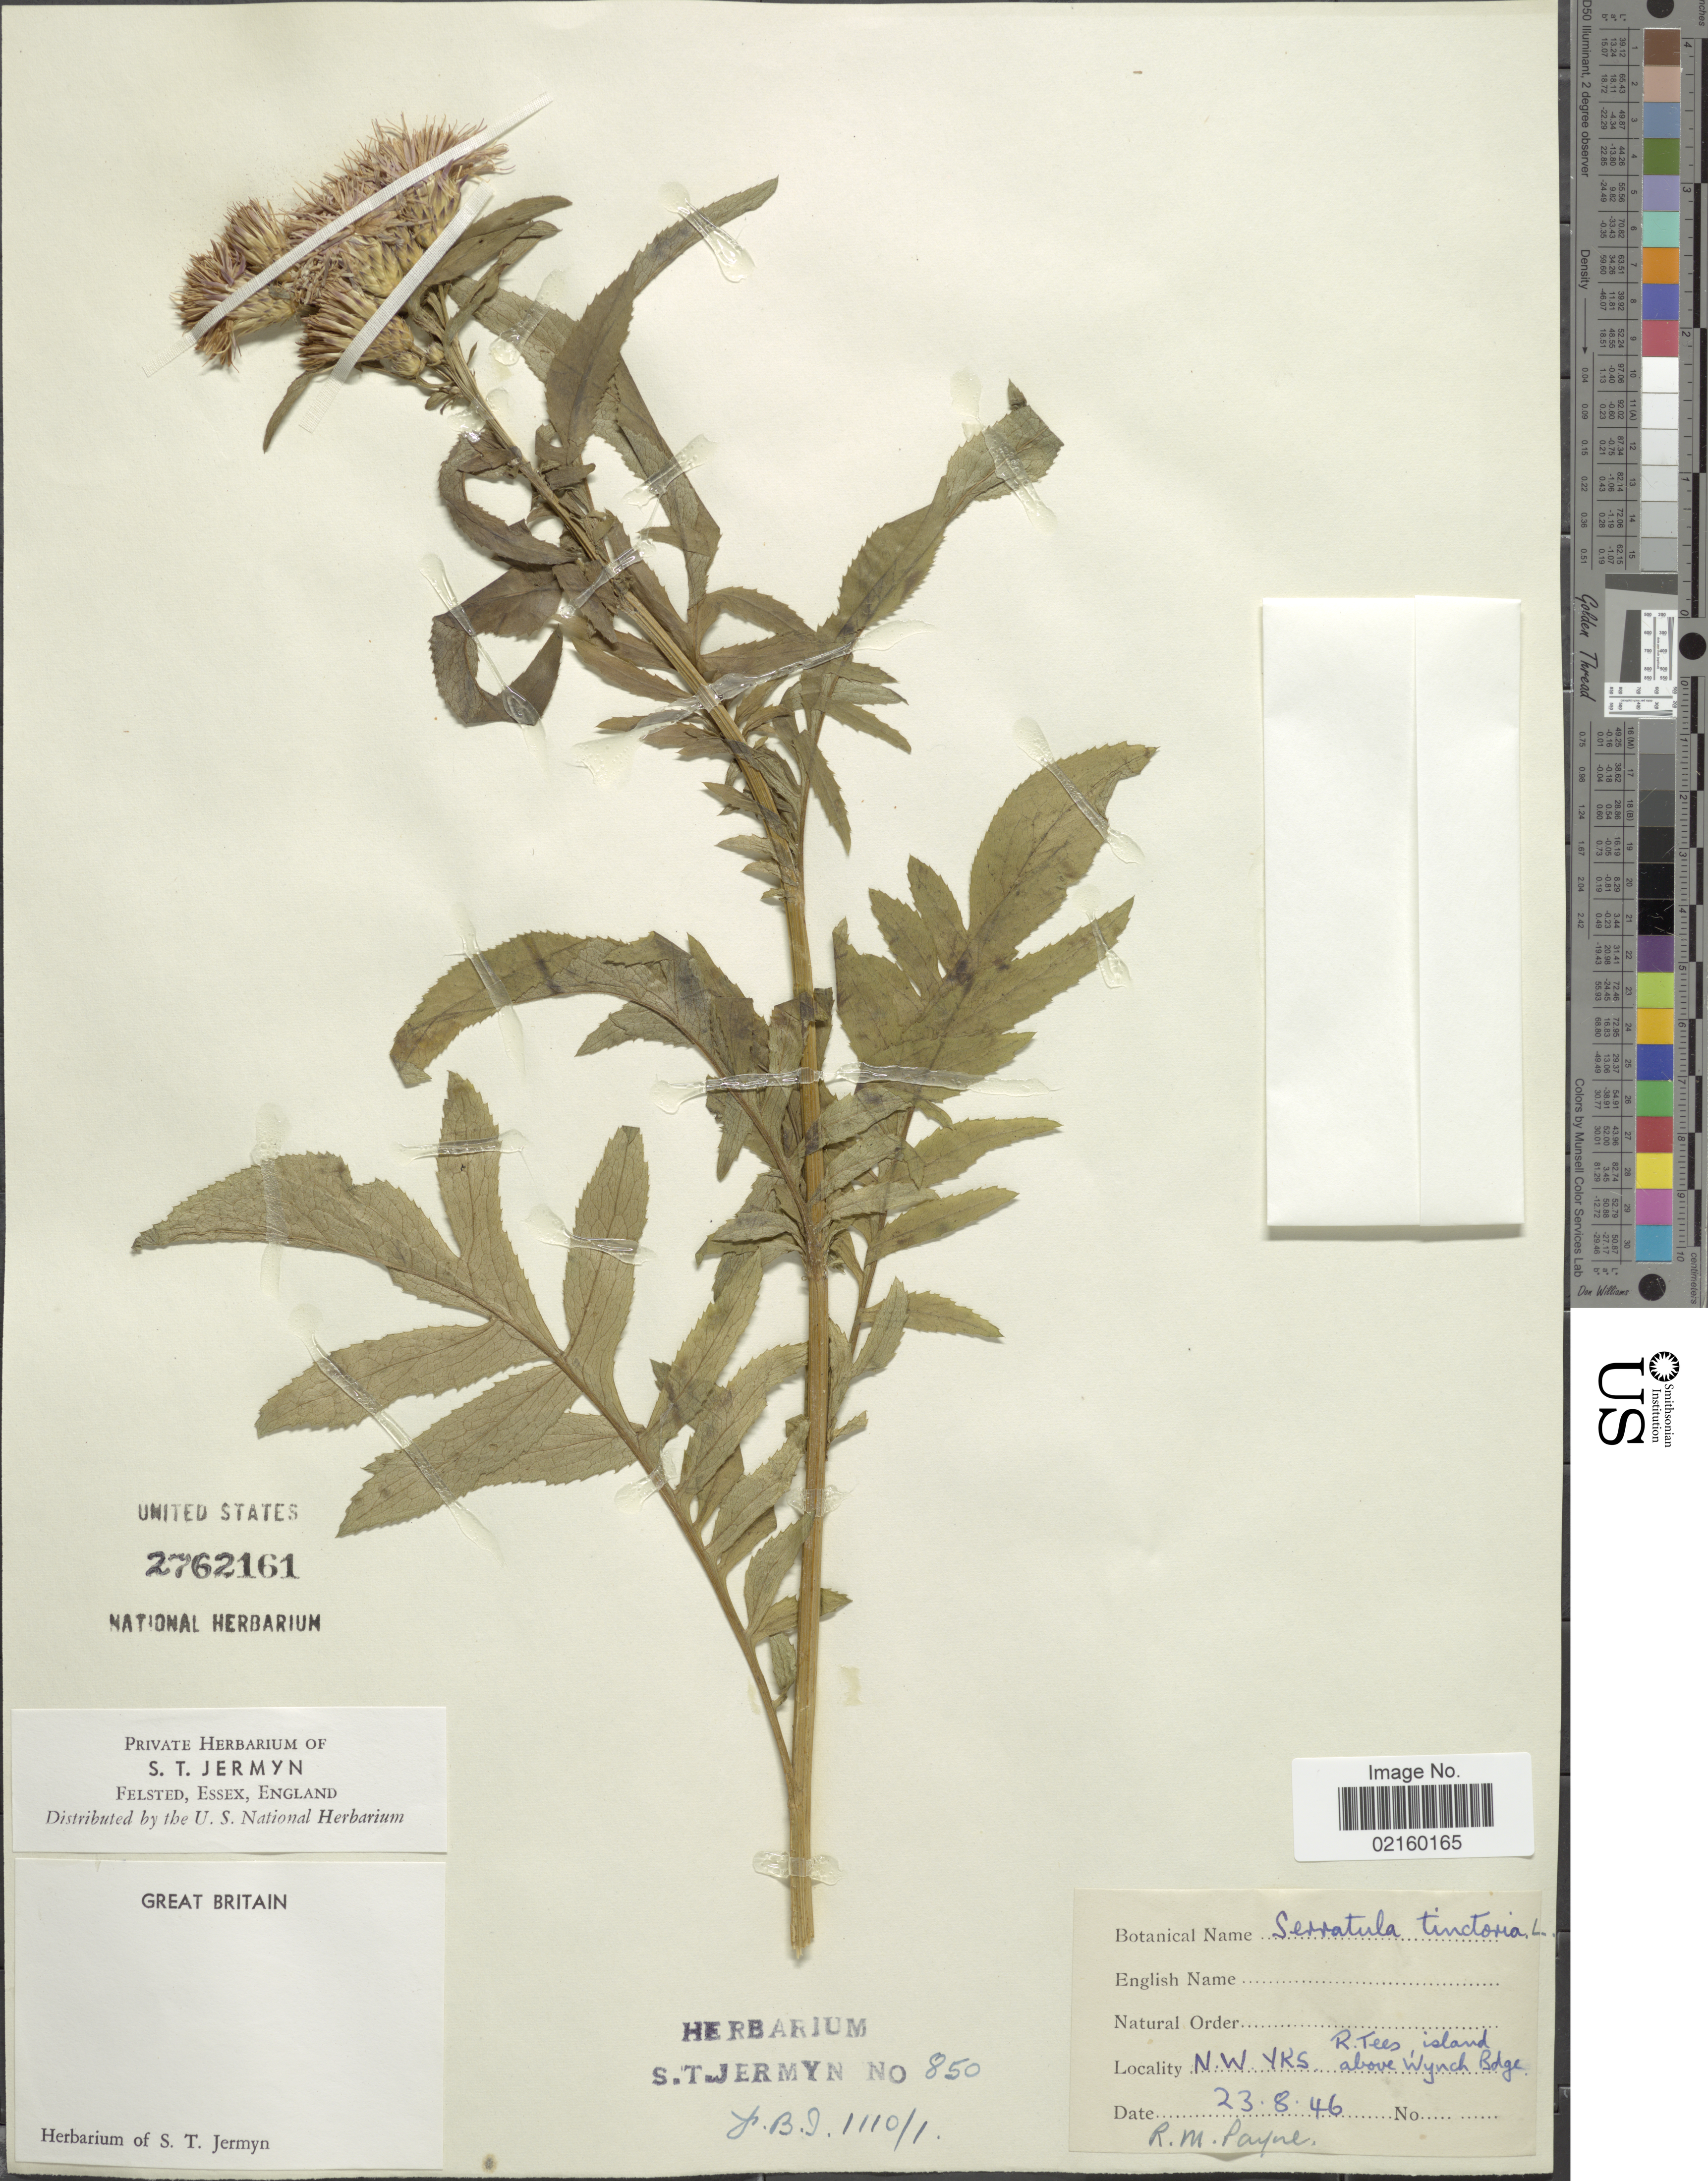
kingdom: Plantae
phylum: Tracheophyta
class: Magnoliopsida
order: Asterales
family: Asteraceae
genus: Serratula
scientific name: Serratula tinctoria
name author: L.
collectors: R. Payne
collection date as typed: Transcribed d/m/y: 23/8/46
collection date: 1946-08-23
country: United Kingdom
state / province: England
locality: Great Britain, N. W. Yks, (Yorkshire) above Wynch Bdge (Bridge)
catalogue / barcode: US 2762161